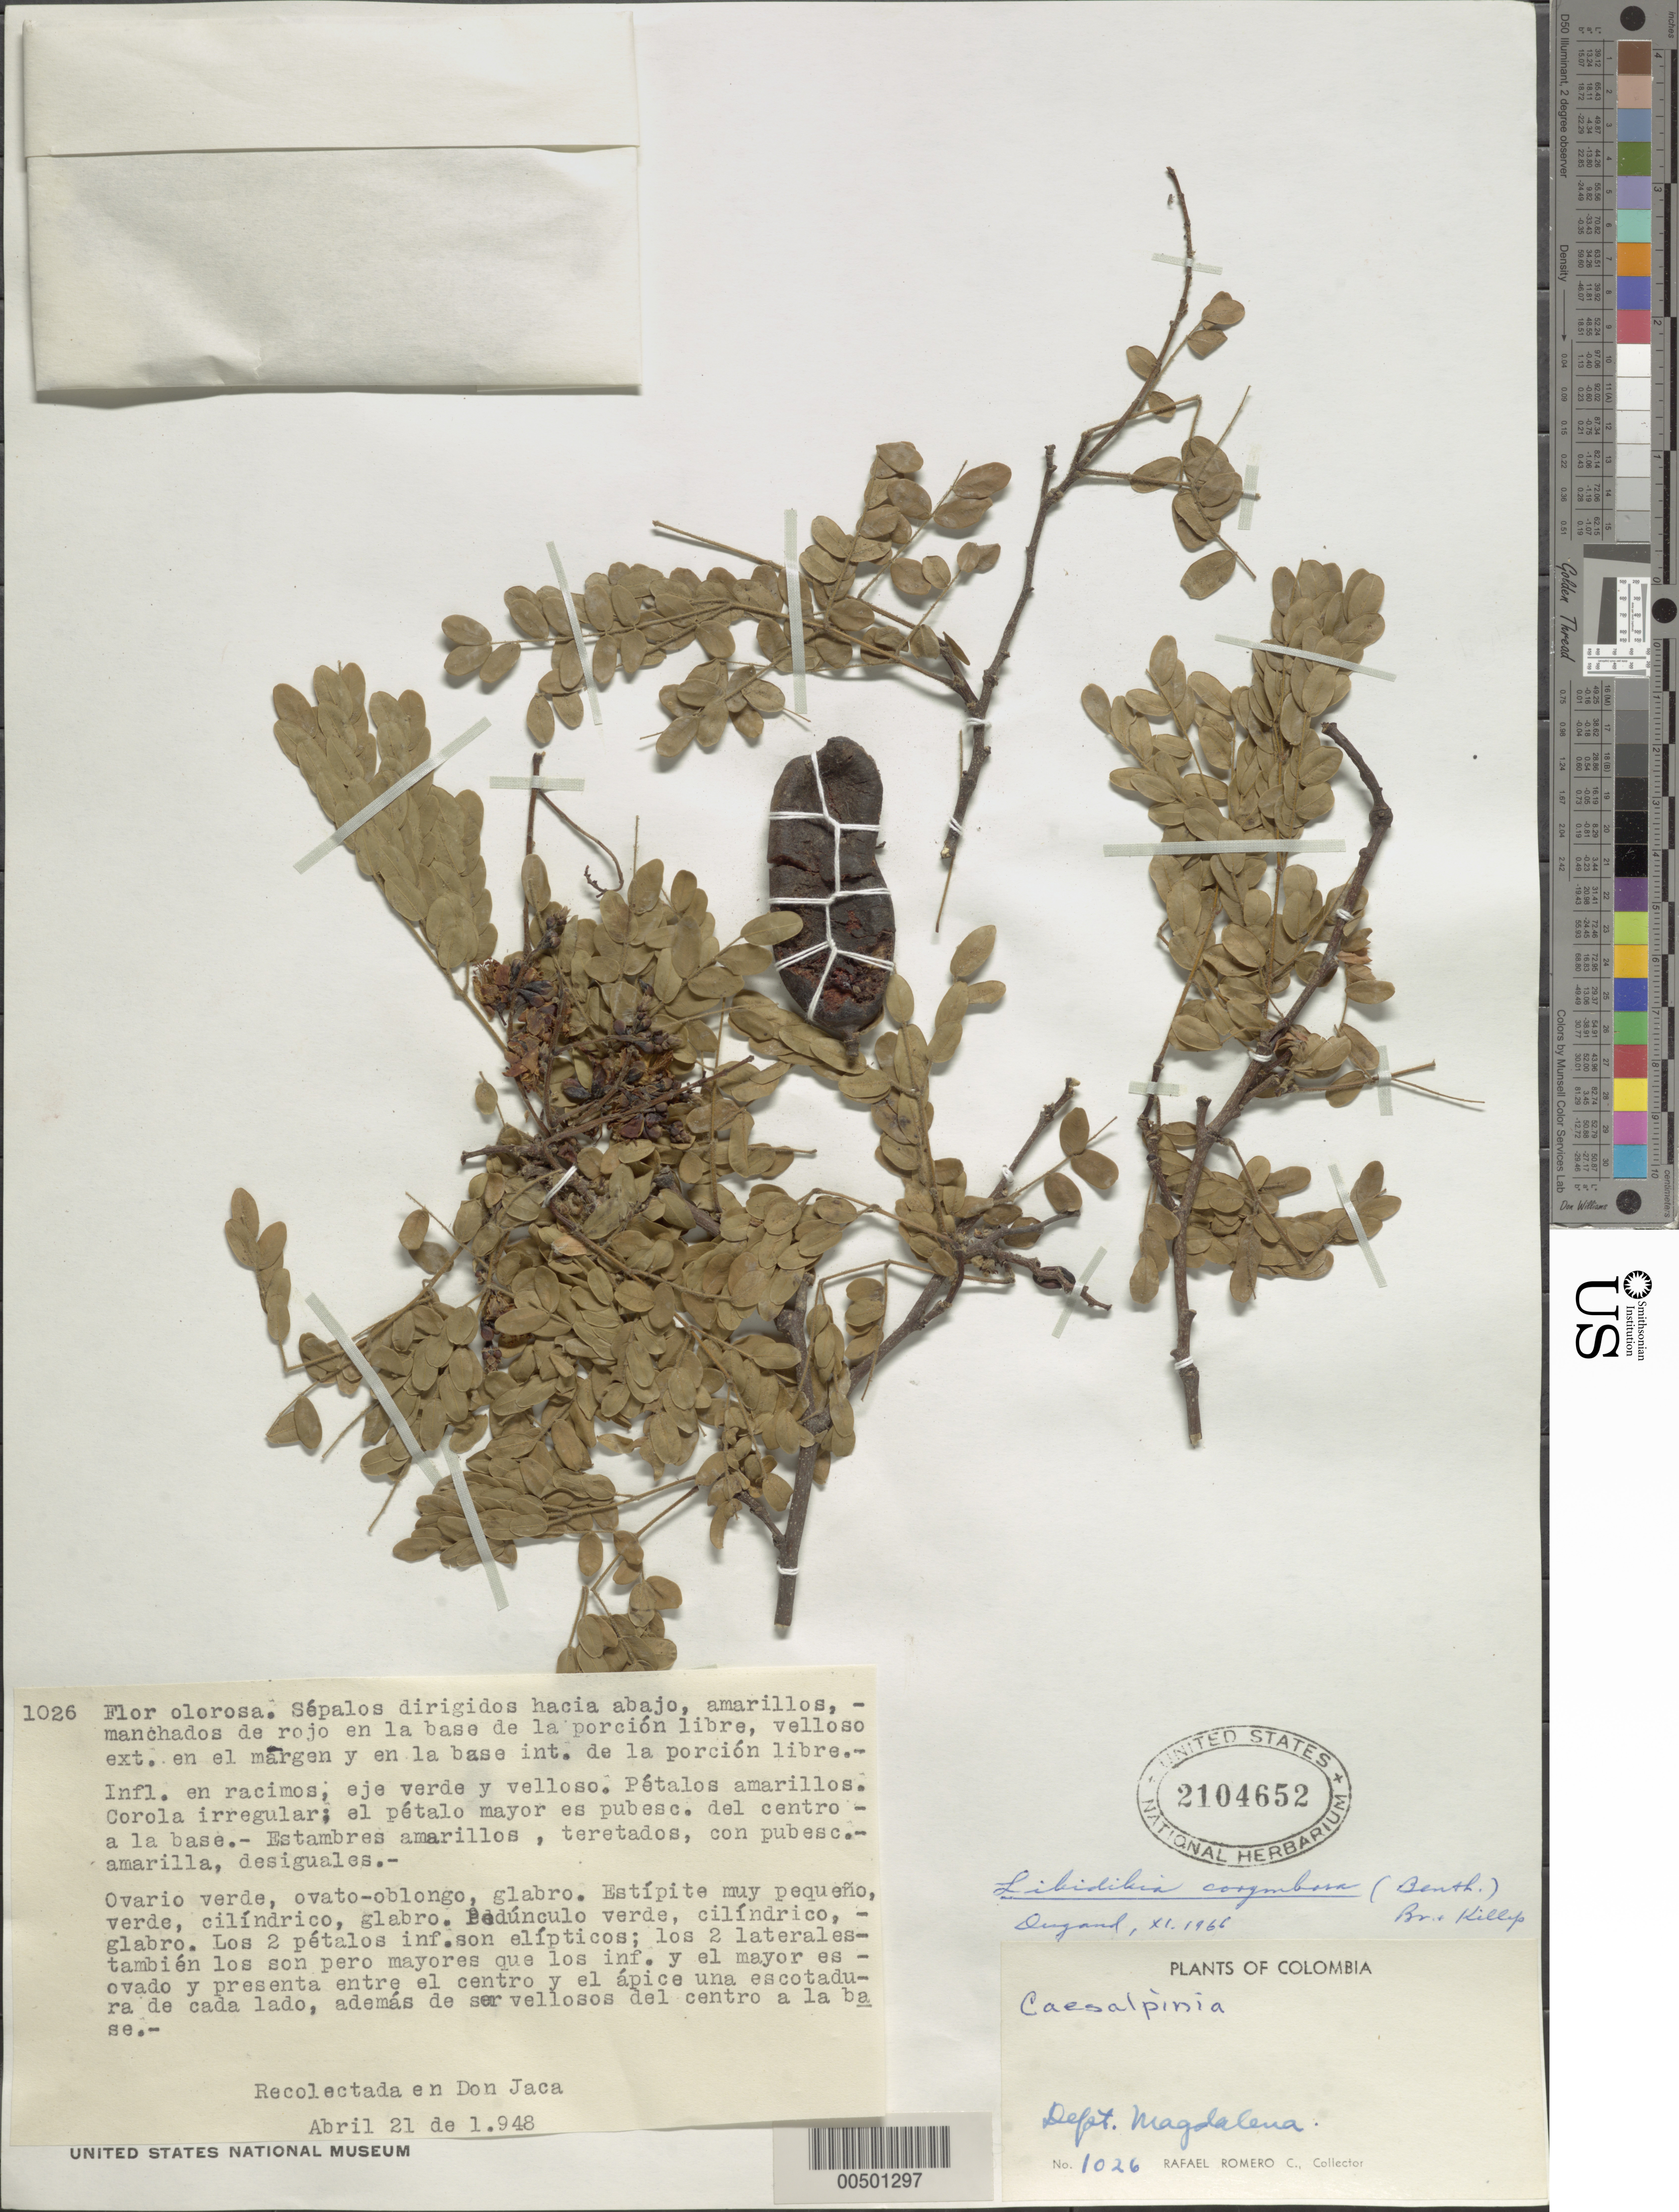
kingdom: Plantae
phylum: Tracheophyta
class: Magnoliopsida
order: Fabales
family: Fabaceae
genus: Libidibia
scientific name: Libidibia glabrata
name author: (Kunth) C. Cast. & G.P. Lewis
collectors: R. Romero Castañeda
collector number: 1026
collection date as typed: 21 Apr 1948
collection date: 1948-04-21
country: Colombia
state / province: Magdalena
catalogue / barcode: US 2104652